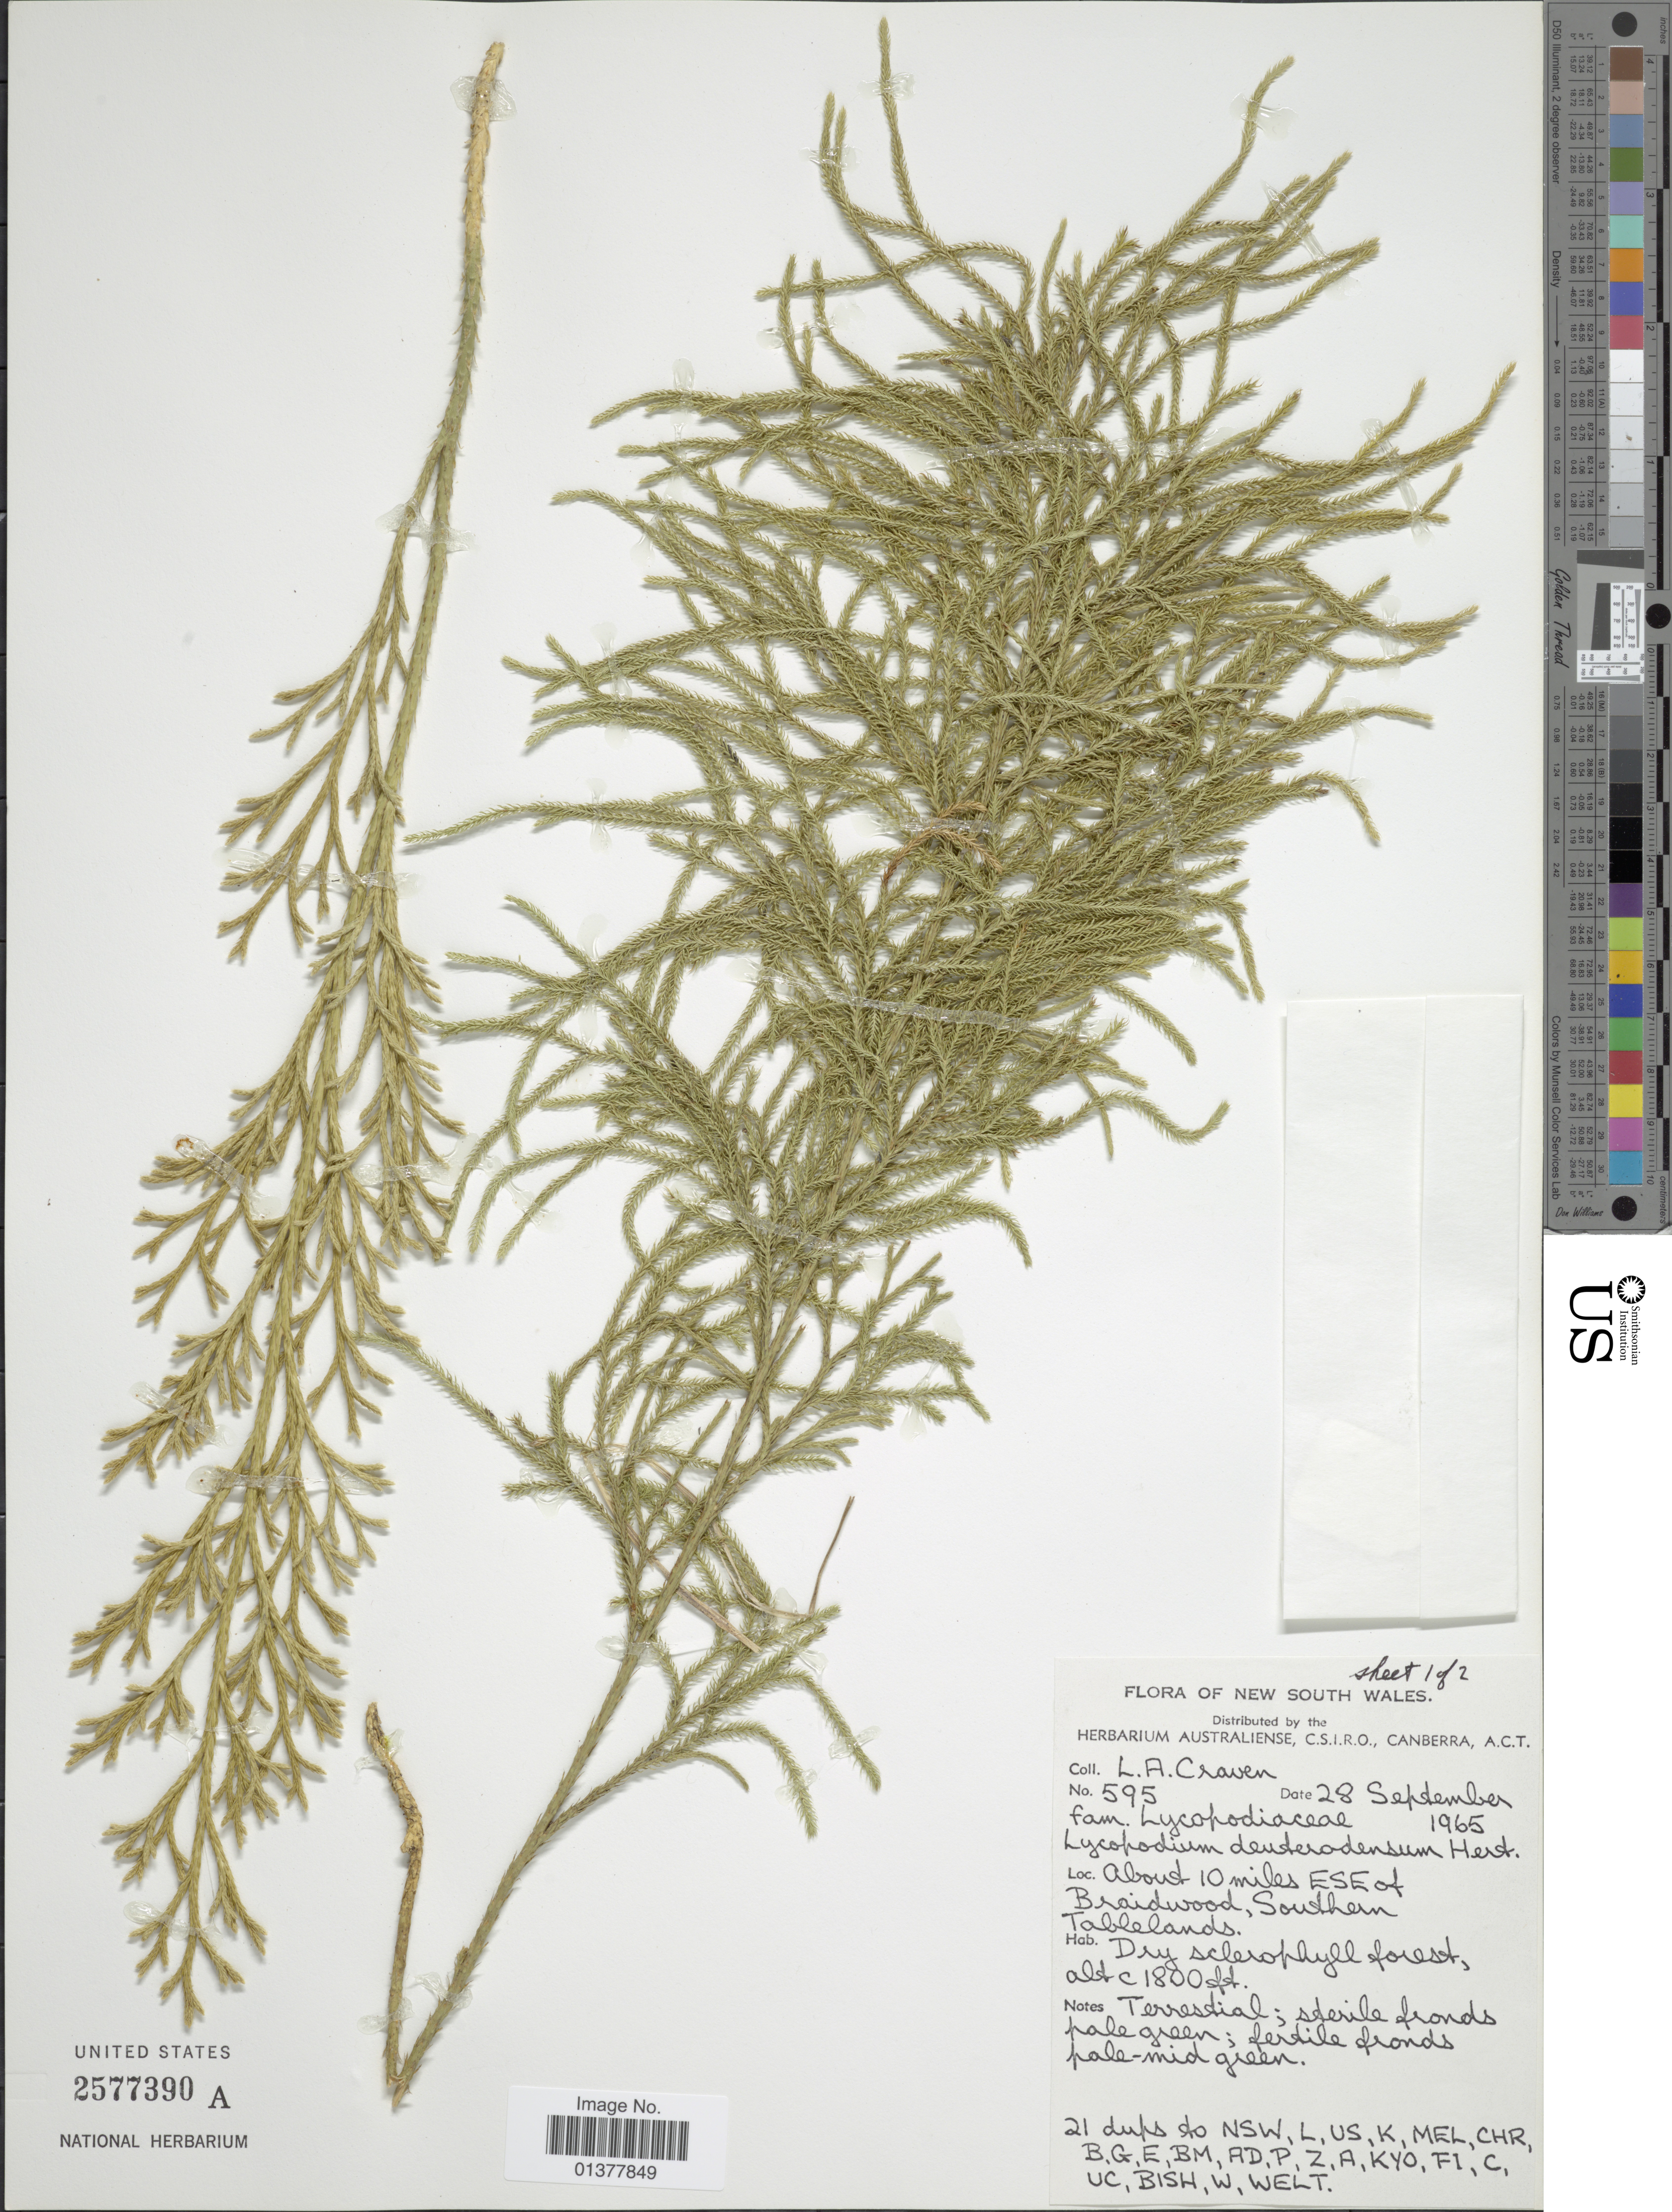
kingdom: Plantae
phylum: Tracheophyta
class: Lycopodiopsida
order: Lycopodiales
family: Lycopodiaceae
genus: Pseudolycopodium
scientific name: Pseudolycopodium densum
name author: (Rothm.) Holub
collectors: L. A. Craven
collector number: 595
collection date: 1965-09-28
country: Australia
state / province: New South Wales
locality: About 10miles ESE of Braidwood, Southern Tablelands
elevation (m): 549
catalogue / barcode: US 2577390A